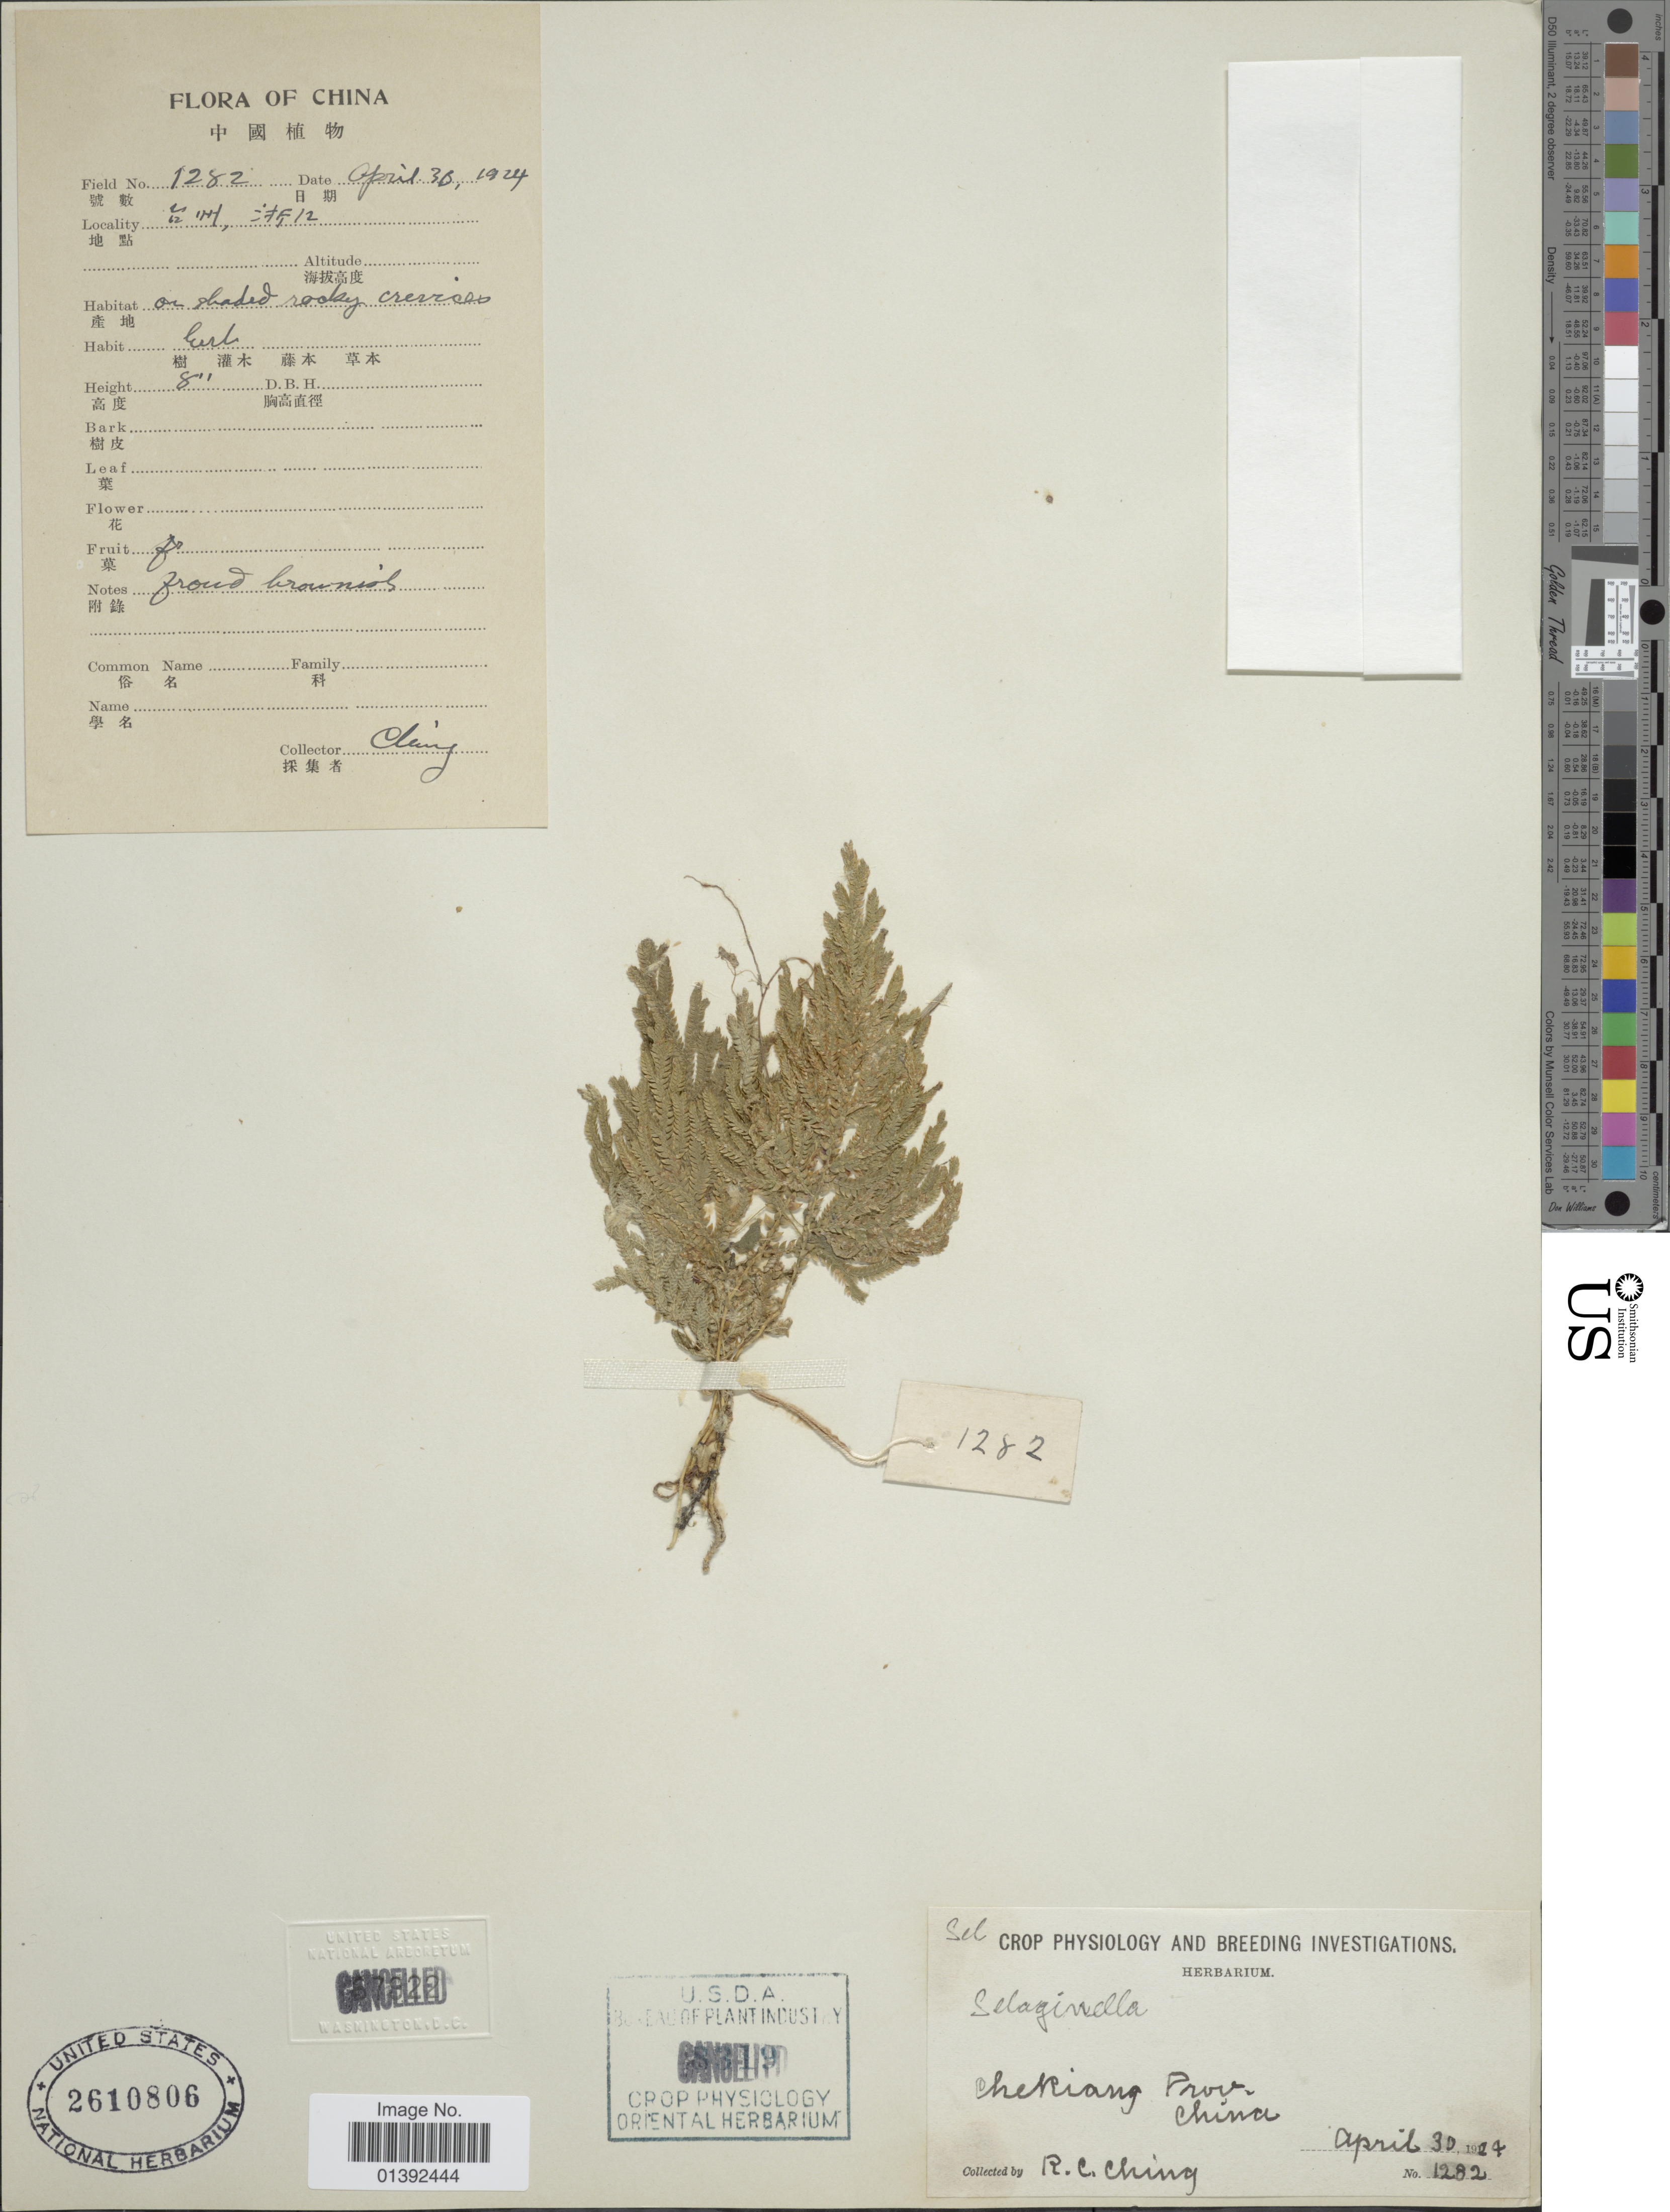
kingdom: Plantae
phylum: Tracheophyta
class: Lycopodiopsida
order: Selaginellales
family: Selaginellaceae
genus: Selaginella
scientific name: Selaginella sp.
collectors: R. C. Ching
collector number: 1282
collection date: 1924-04-30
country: China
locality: Chekiang Province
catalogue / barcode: US 2610806